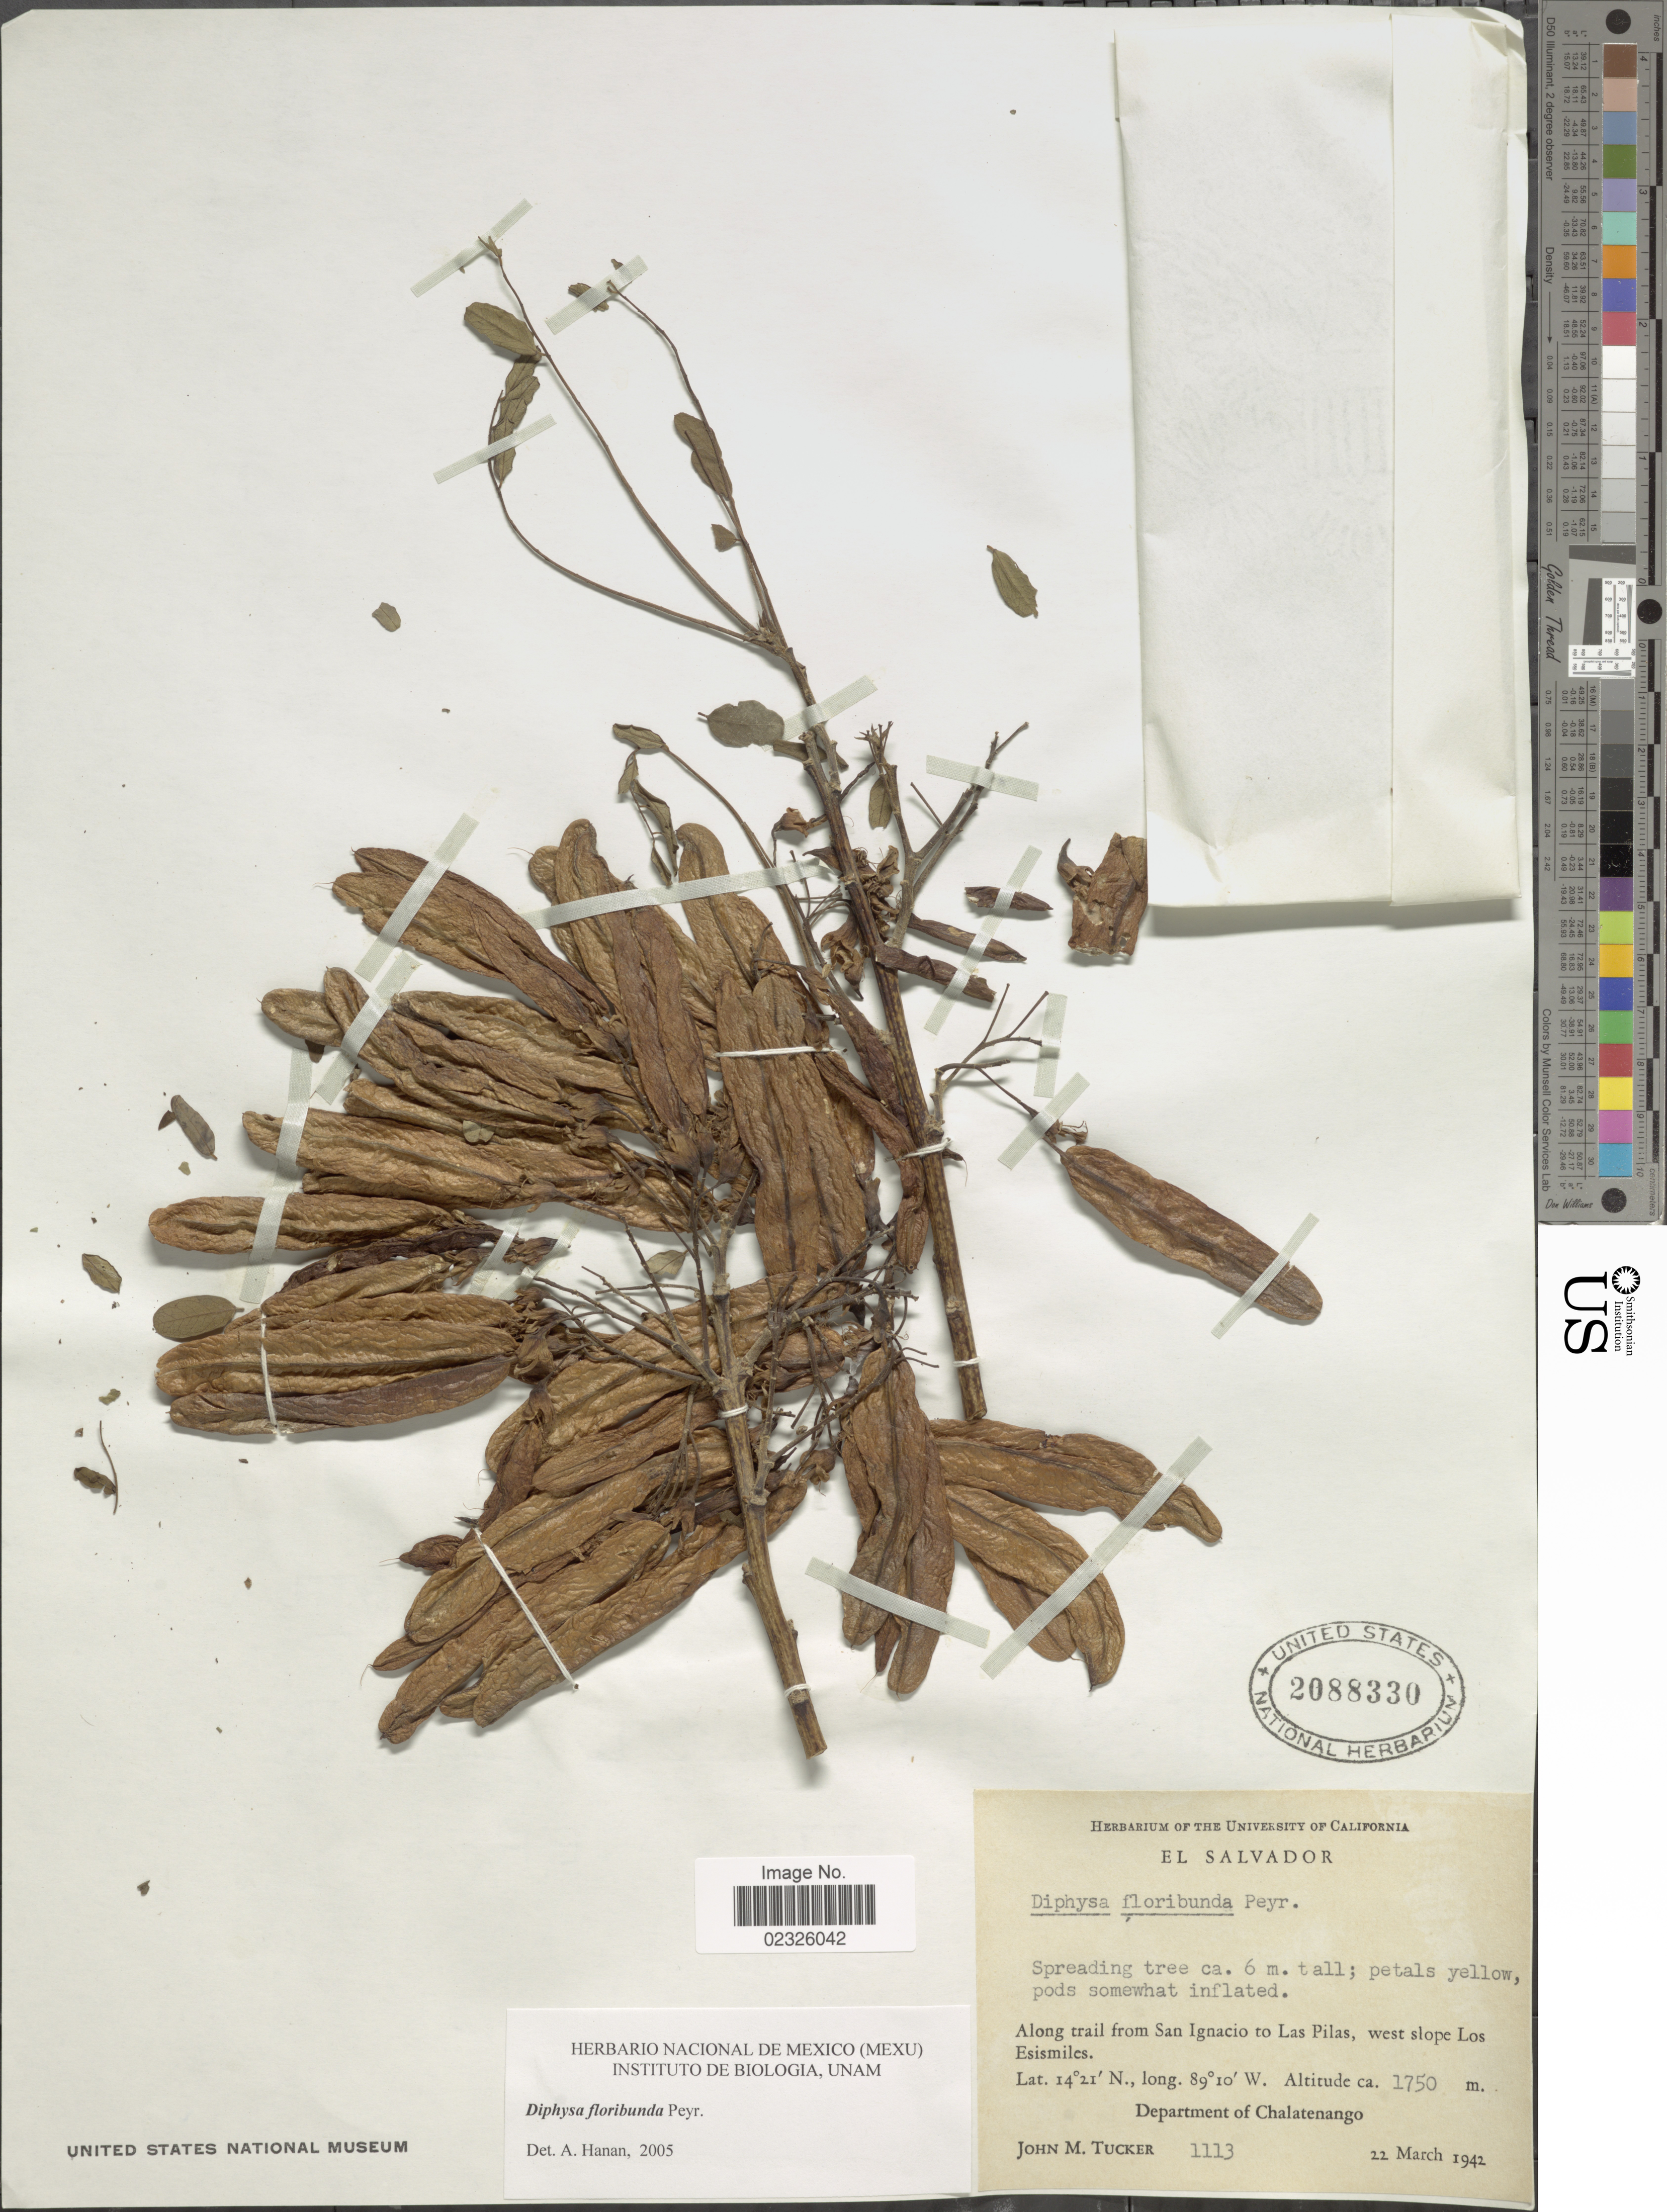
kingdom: Plantae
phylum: Tracheophyta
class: Magnoliopsida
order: Fabales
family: Fabaceae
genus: Diphysa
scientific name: Diphysa floribunda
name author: Peyr.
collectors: J. M. Tucker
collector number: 1113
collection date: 1942-03-22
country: El Salvador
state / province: Chalatenango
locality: Along trail from San Ignacio to Las Pilas, west slope Los Esismiles, Department of Chalatenango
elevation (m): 1750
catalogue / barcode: US 2088330